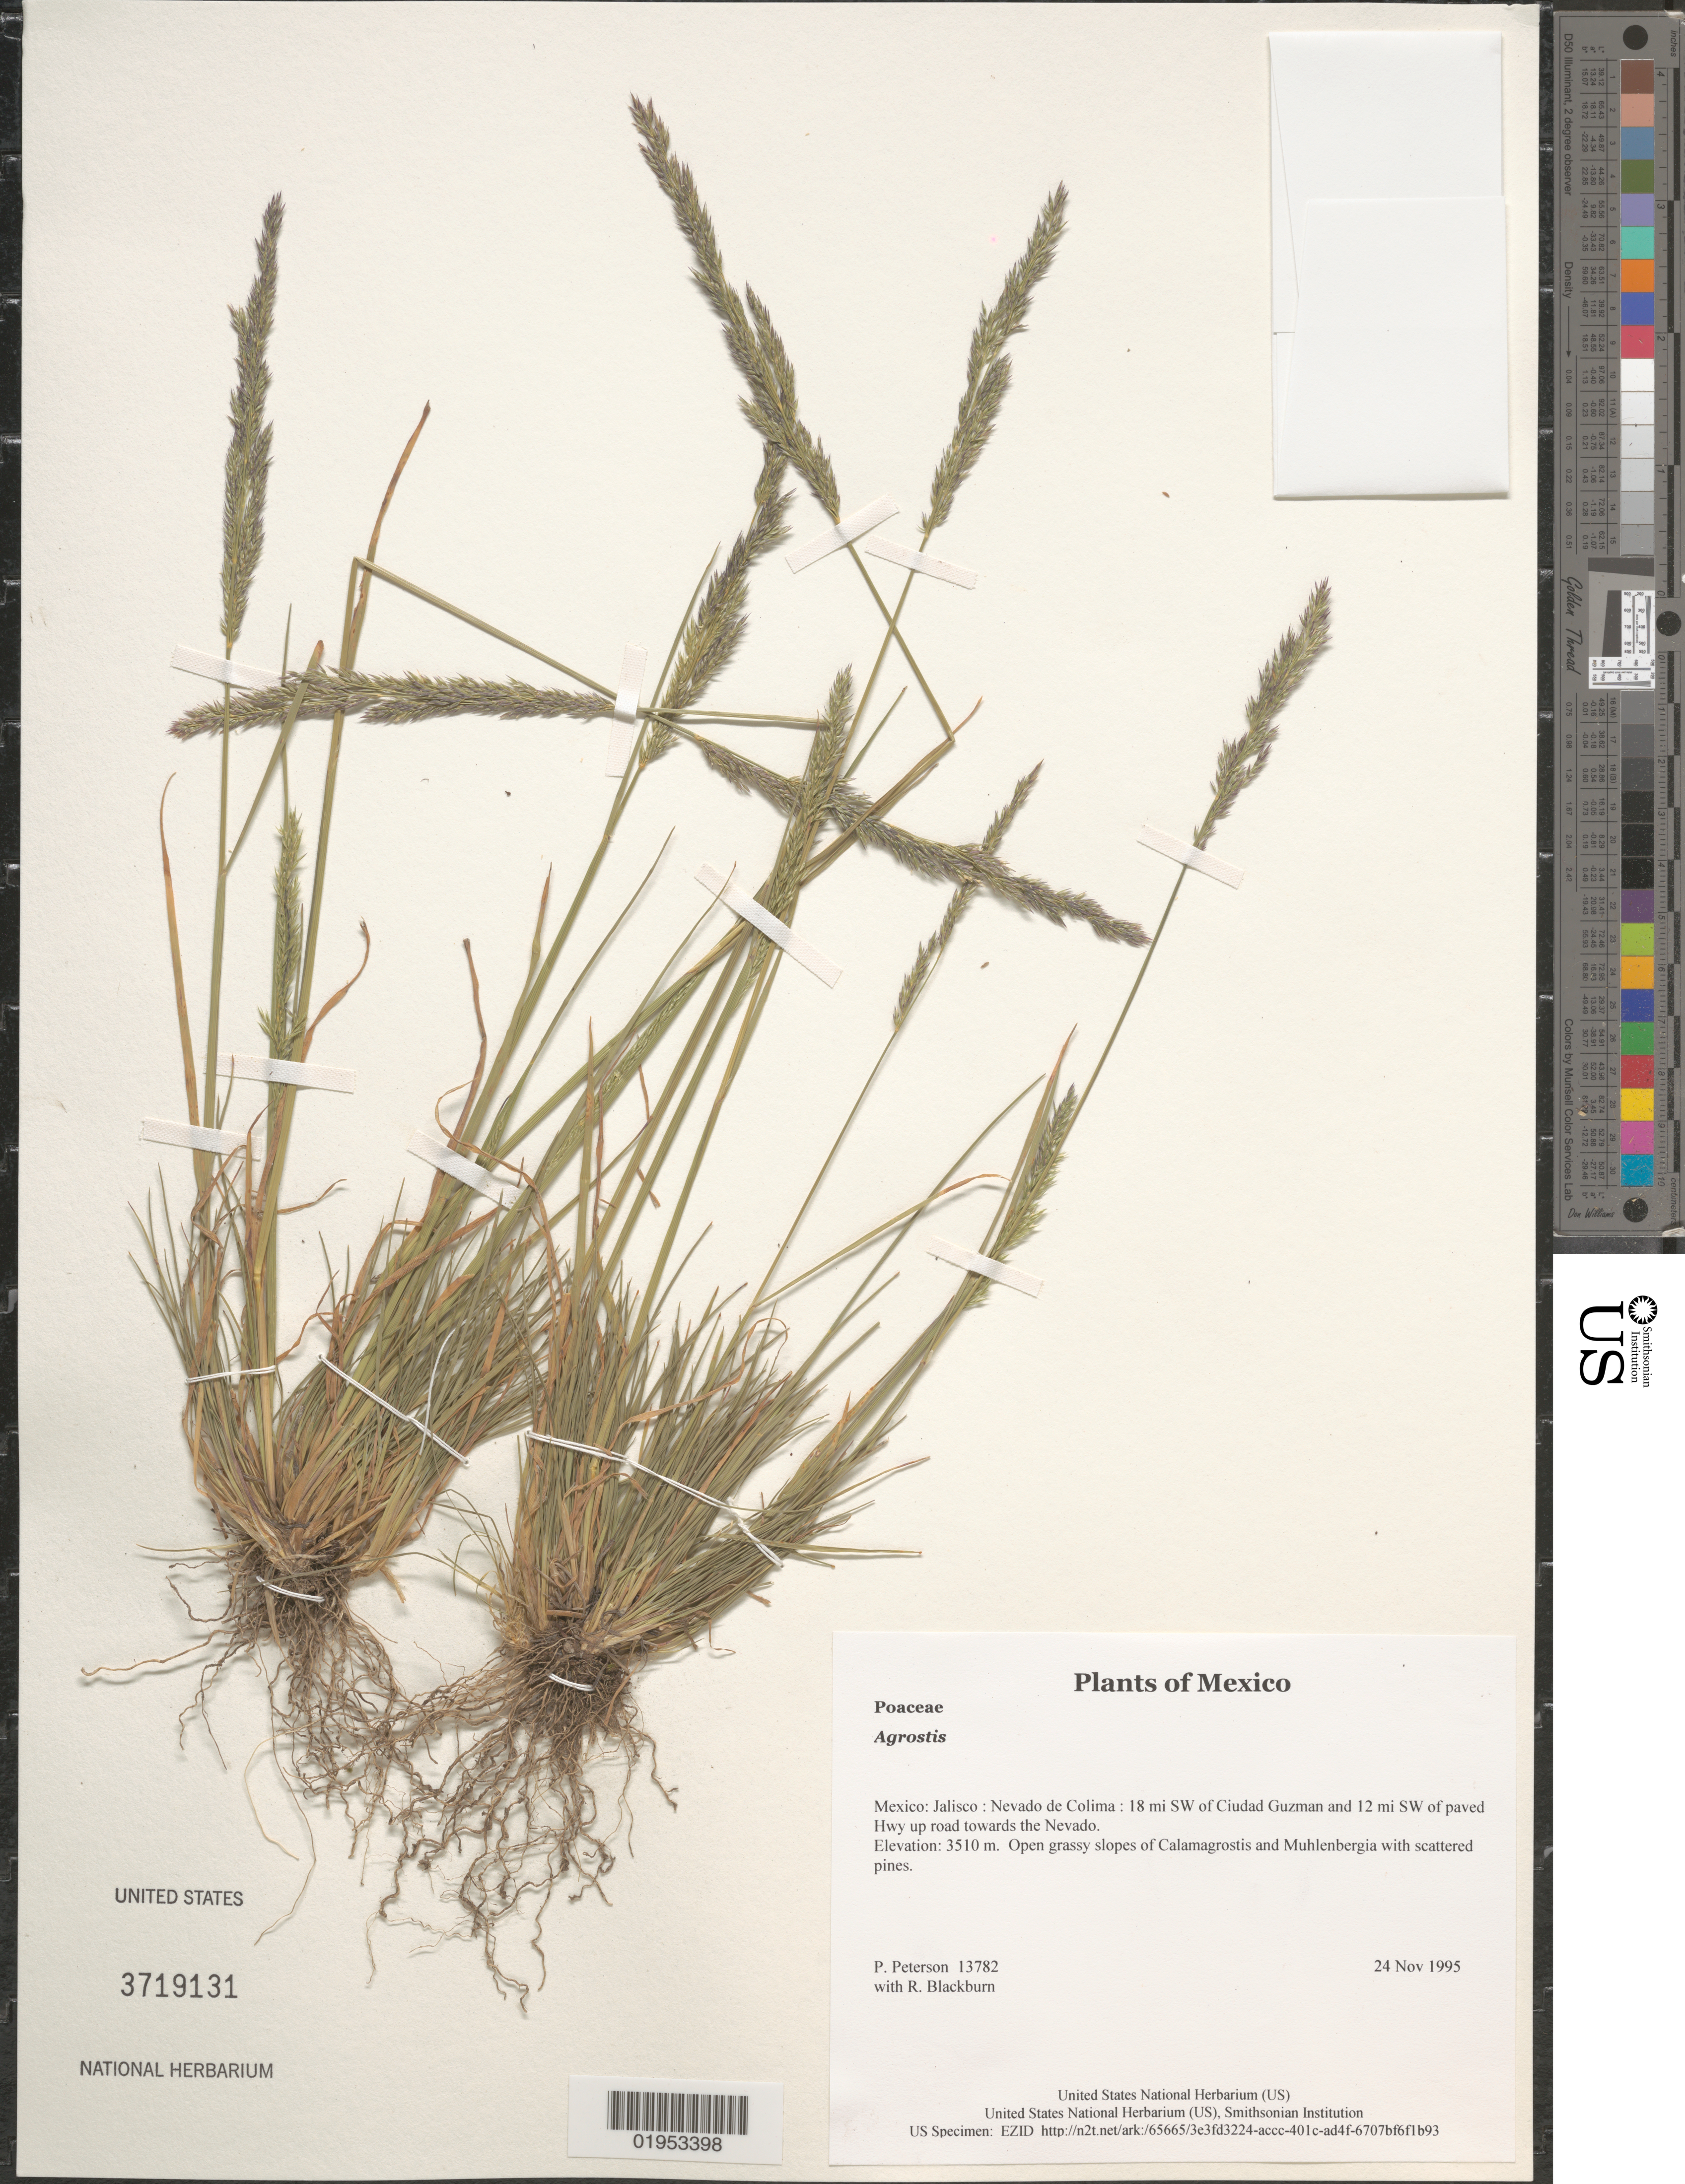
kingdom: Plantae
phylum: Tracheophyta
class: Liliopsida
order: Poales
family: Poaceae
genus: Agrostis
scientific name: Agrostis sp.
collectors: P. M. Peterson & R. Blackburn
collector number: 13782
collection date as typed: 24 Nov 1995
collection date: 1995-11-24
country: Mexico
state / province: Jalisco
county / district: Nevado de Colima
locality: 18 mi SW of Ciudad Guzman and 12 mi SW of paved Hwy up road towards the Nevado.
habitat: Open grassy slopes of Calamagrostis and Muhlenbergia with scattered pines.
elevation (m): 3510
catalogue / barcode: US 3719131